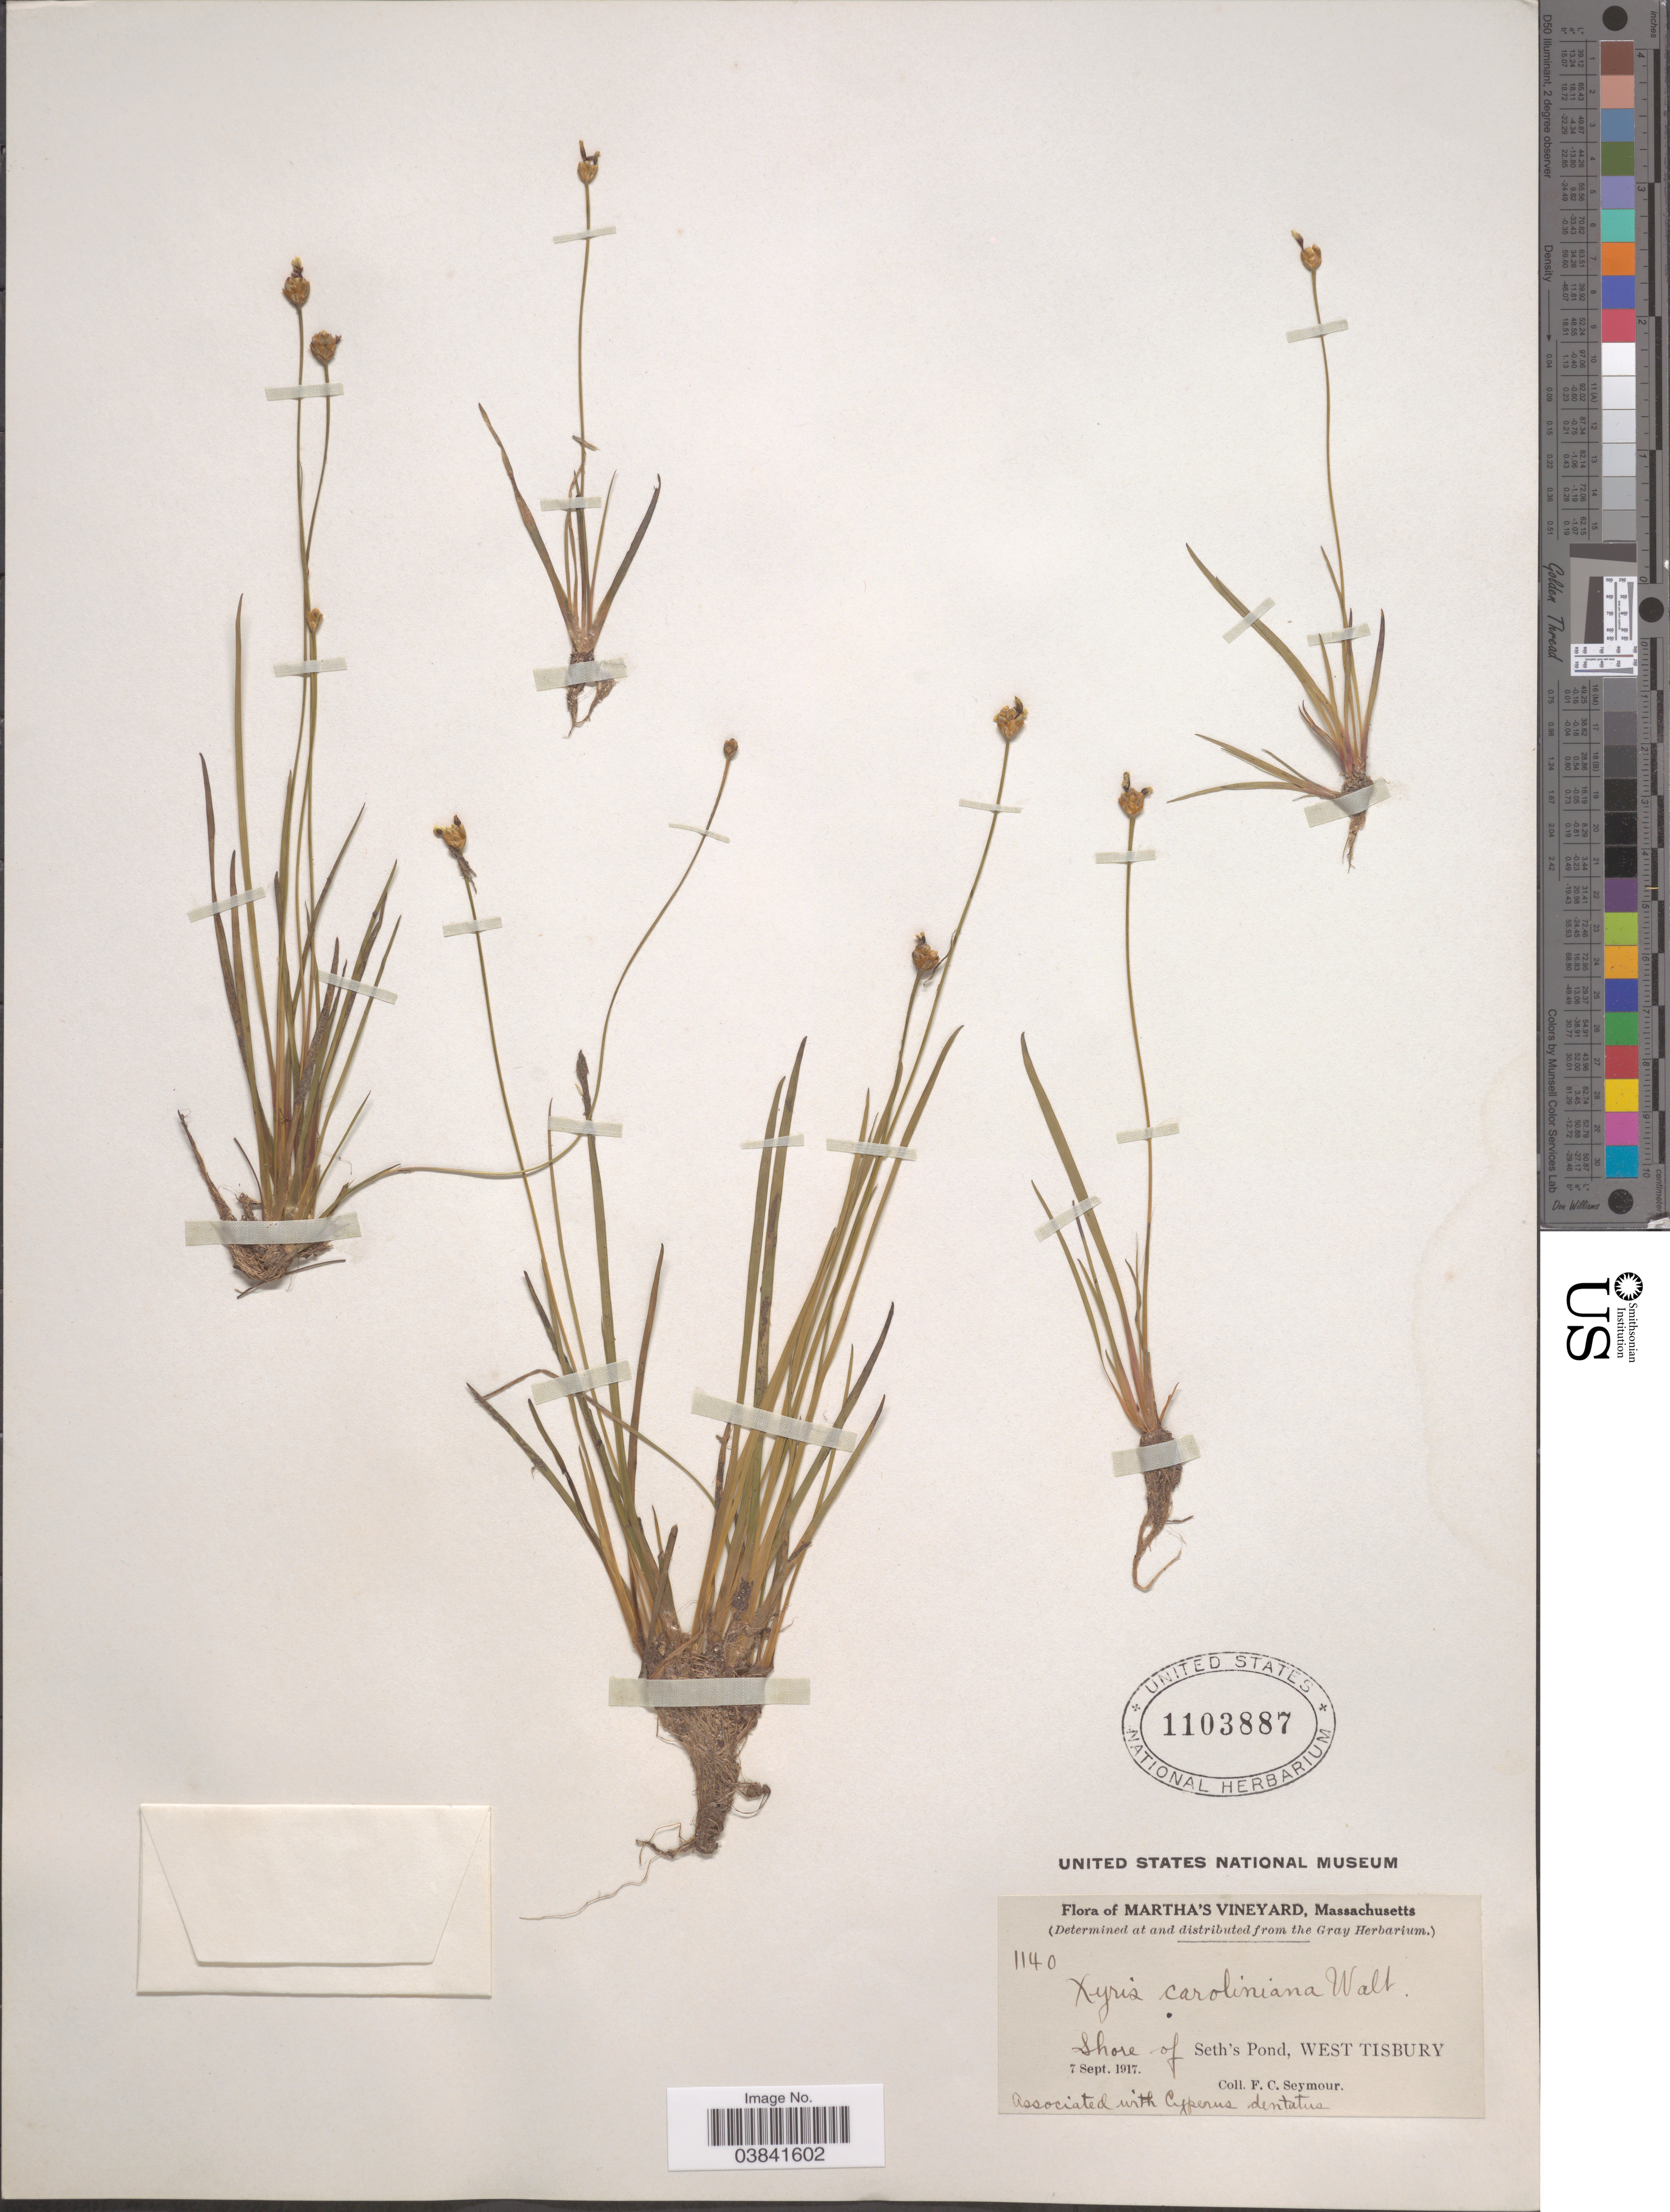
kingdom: Plantae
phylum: Tracheophyta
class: Liliopsida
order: Poales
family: Xyridaceae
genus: Xyris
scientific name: Xyris difformis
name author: Chapm.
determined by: Strong, Mark T., (BOT), Smithsonian Institution - National Museum of Natural History (UNITED STATES)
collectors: F. C. Seymour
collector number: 1140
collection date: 1917-09-07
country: United States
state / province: Massachusetts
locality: Martha's Vineyard. Shore of Seth's Pond, West Tisbury.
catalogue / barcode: US 1103887